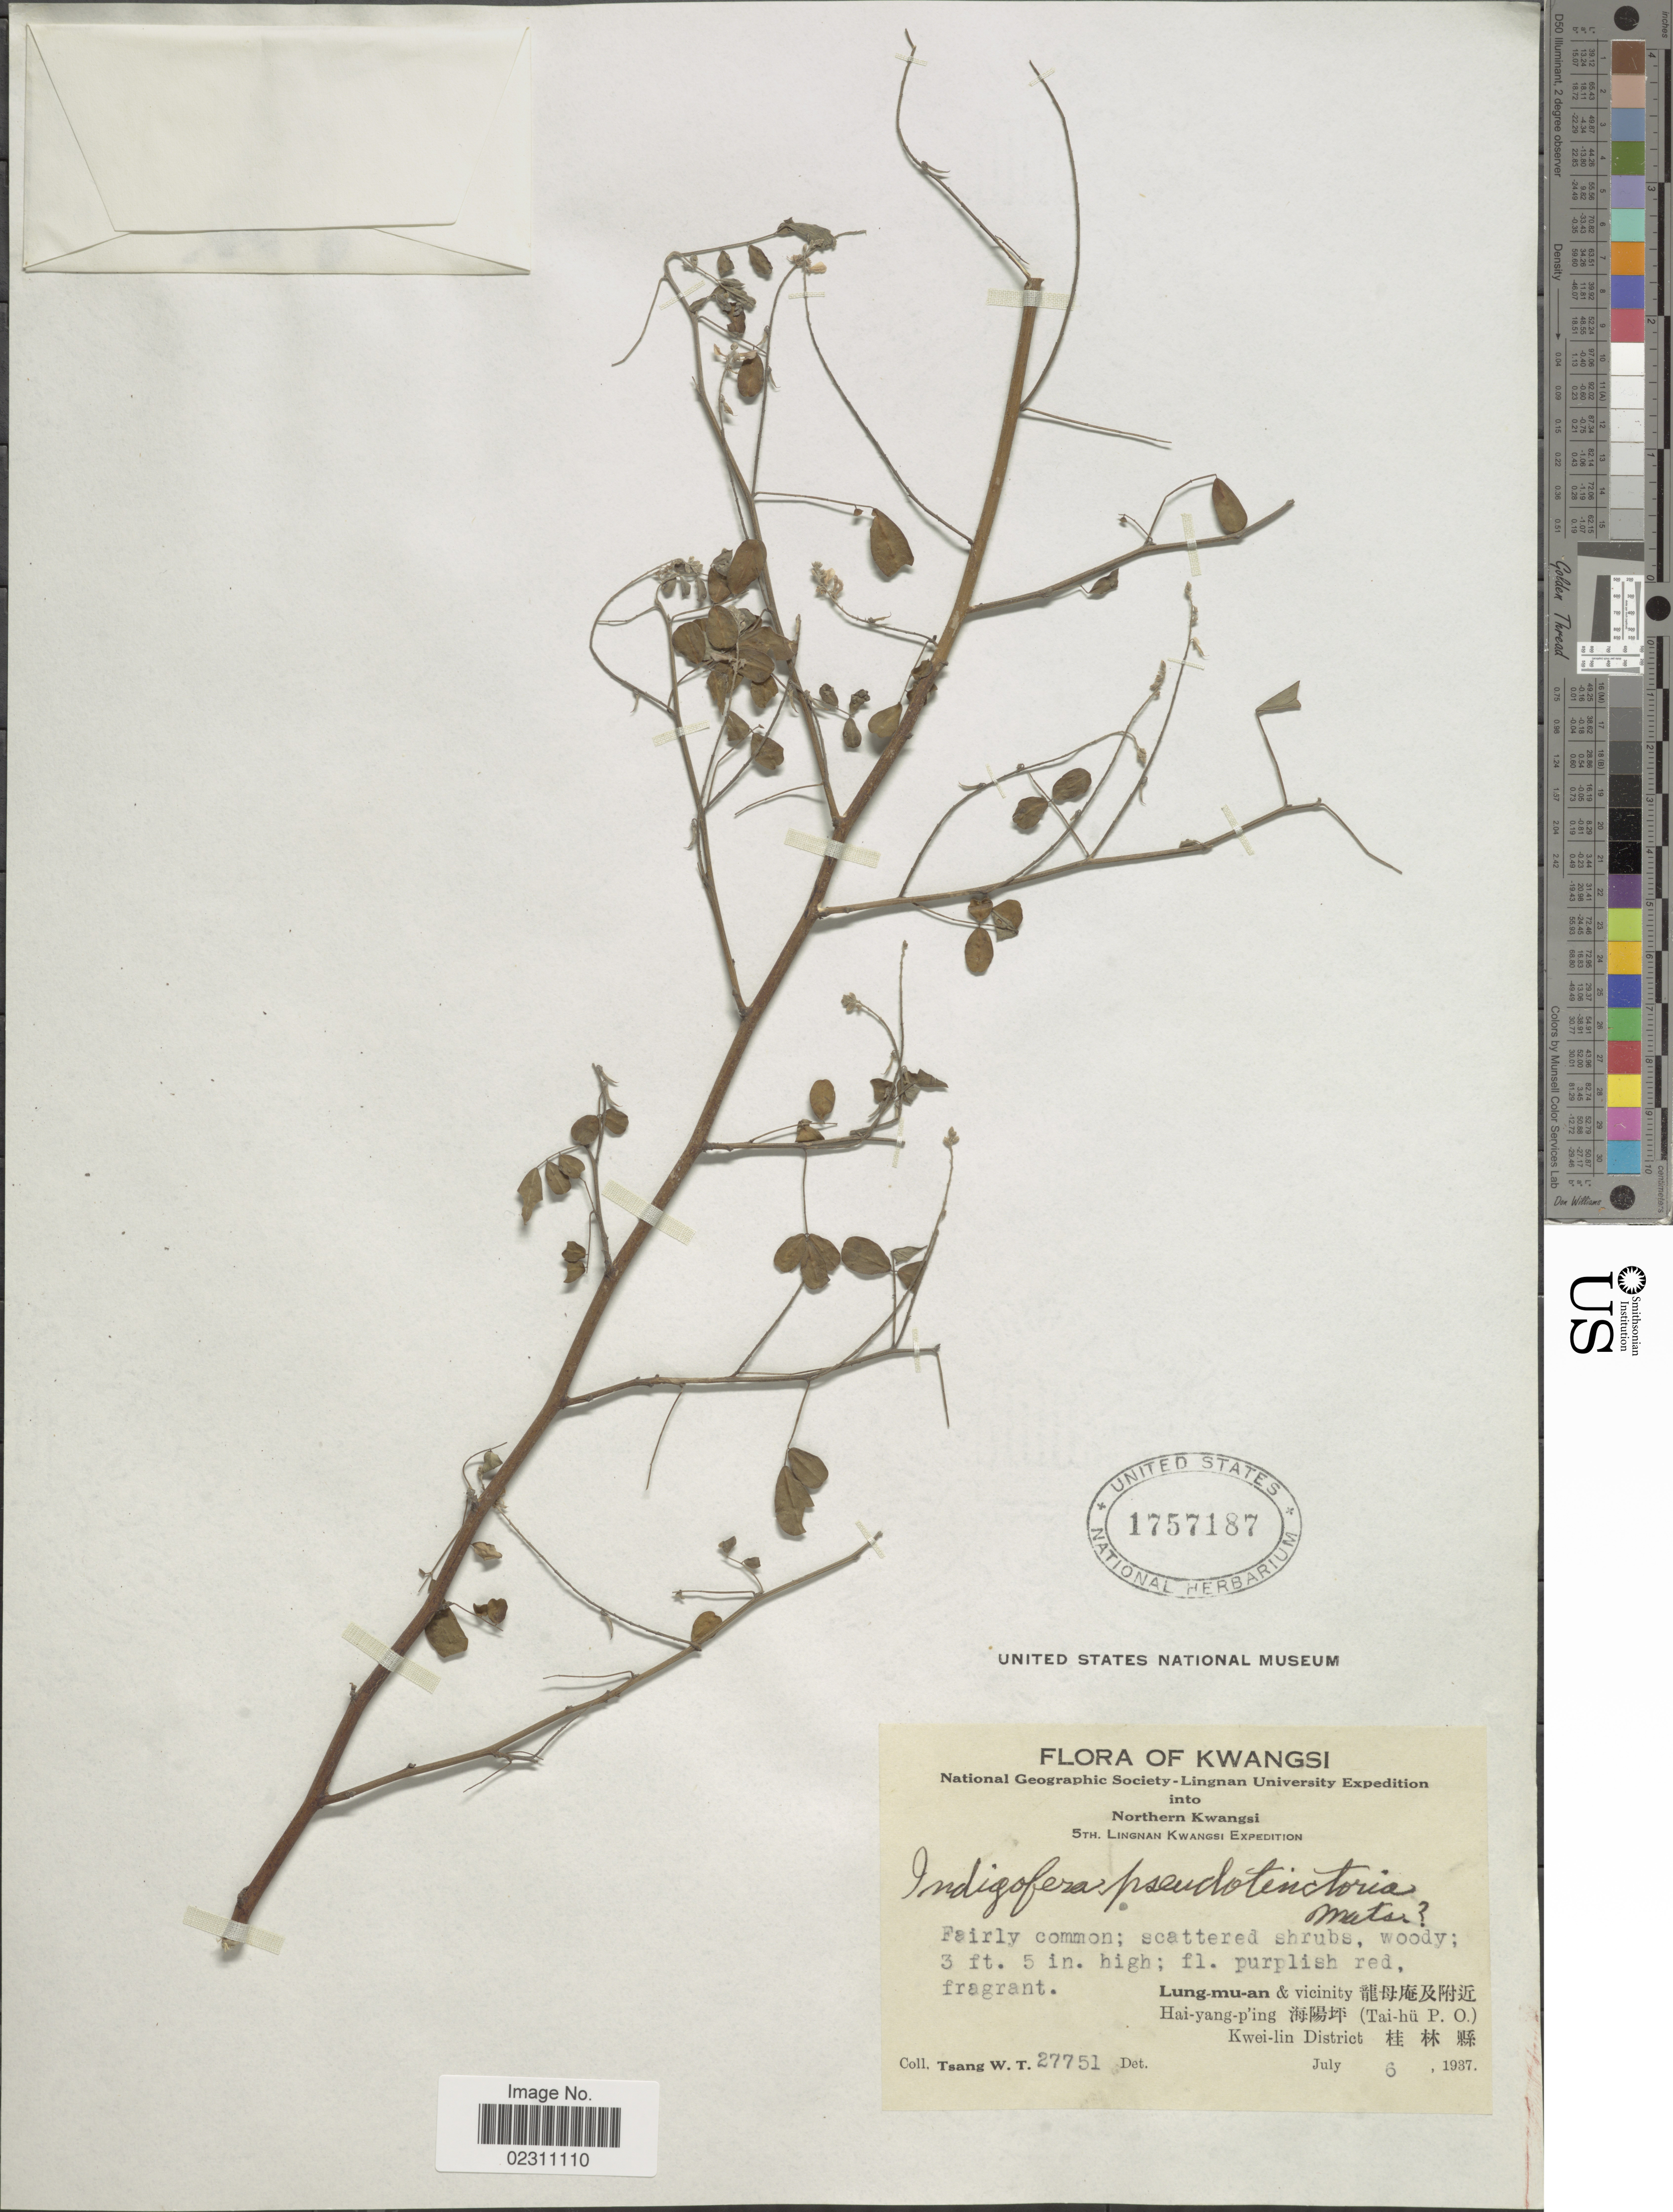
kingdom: Plantae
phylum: Tracheophyta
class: Magnoliopsida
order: Fabales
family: Fabaceae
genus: Indigofera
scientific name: Indigofera pseudotinctoria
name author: Matsum.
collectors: W. T. Tsang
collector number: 27751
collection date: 1937-07-06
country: China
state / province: Guangxi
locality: Northern Kwangsi, Lung-mu-an & vicinity, Hai-yang-p'ing, (Tai-hu P.O.), Kwei-lin District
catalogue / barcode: US 1757187